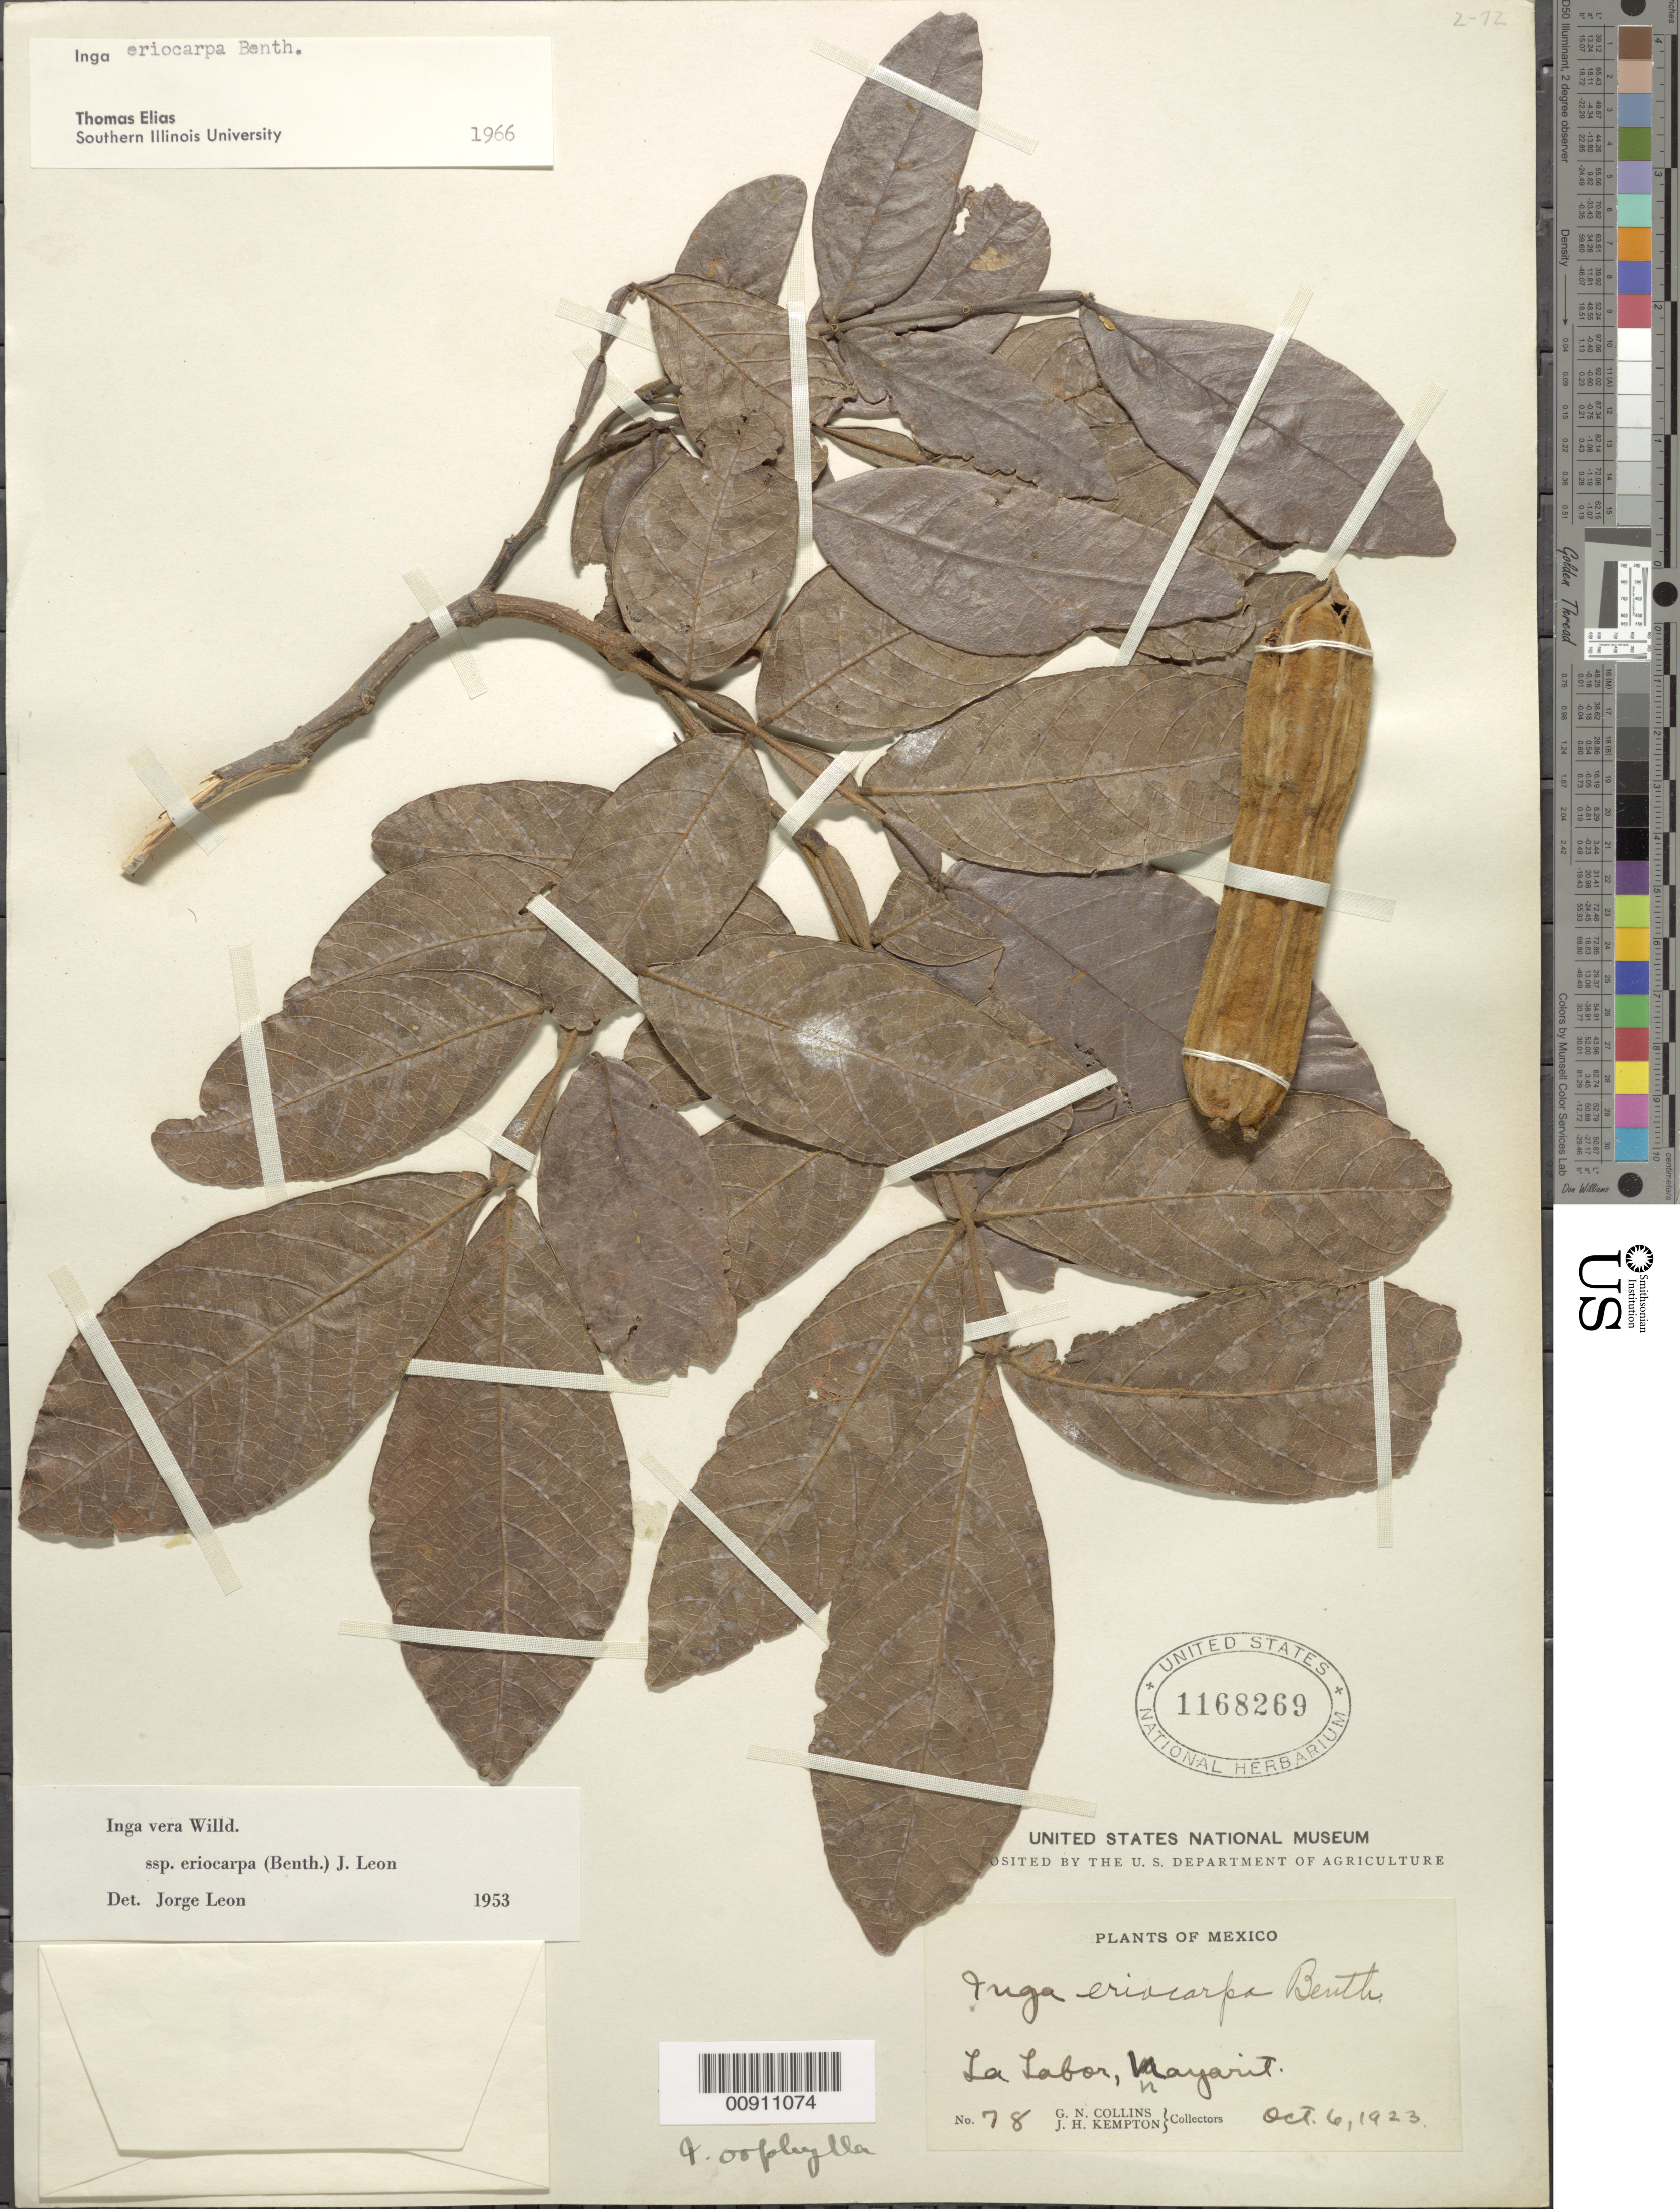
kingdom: Plantae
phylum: Tracheophyta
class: Magnoliopsida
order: Fabales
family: Fabaceae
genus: Inga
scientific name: Inga vera subsp. eriocarpa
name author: (Benth.) J. León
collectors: G. N. Collins & J. H. Kempton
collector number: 78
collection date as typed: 06 Oct 1923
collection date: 1923-10-06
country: Mexico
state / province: Nayarit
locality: La Labor, Nayarit.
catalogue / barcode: US 1168269